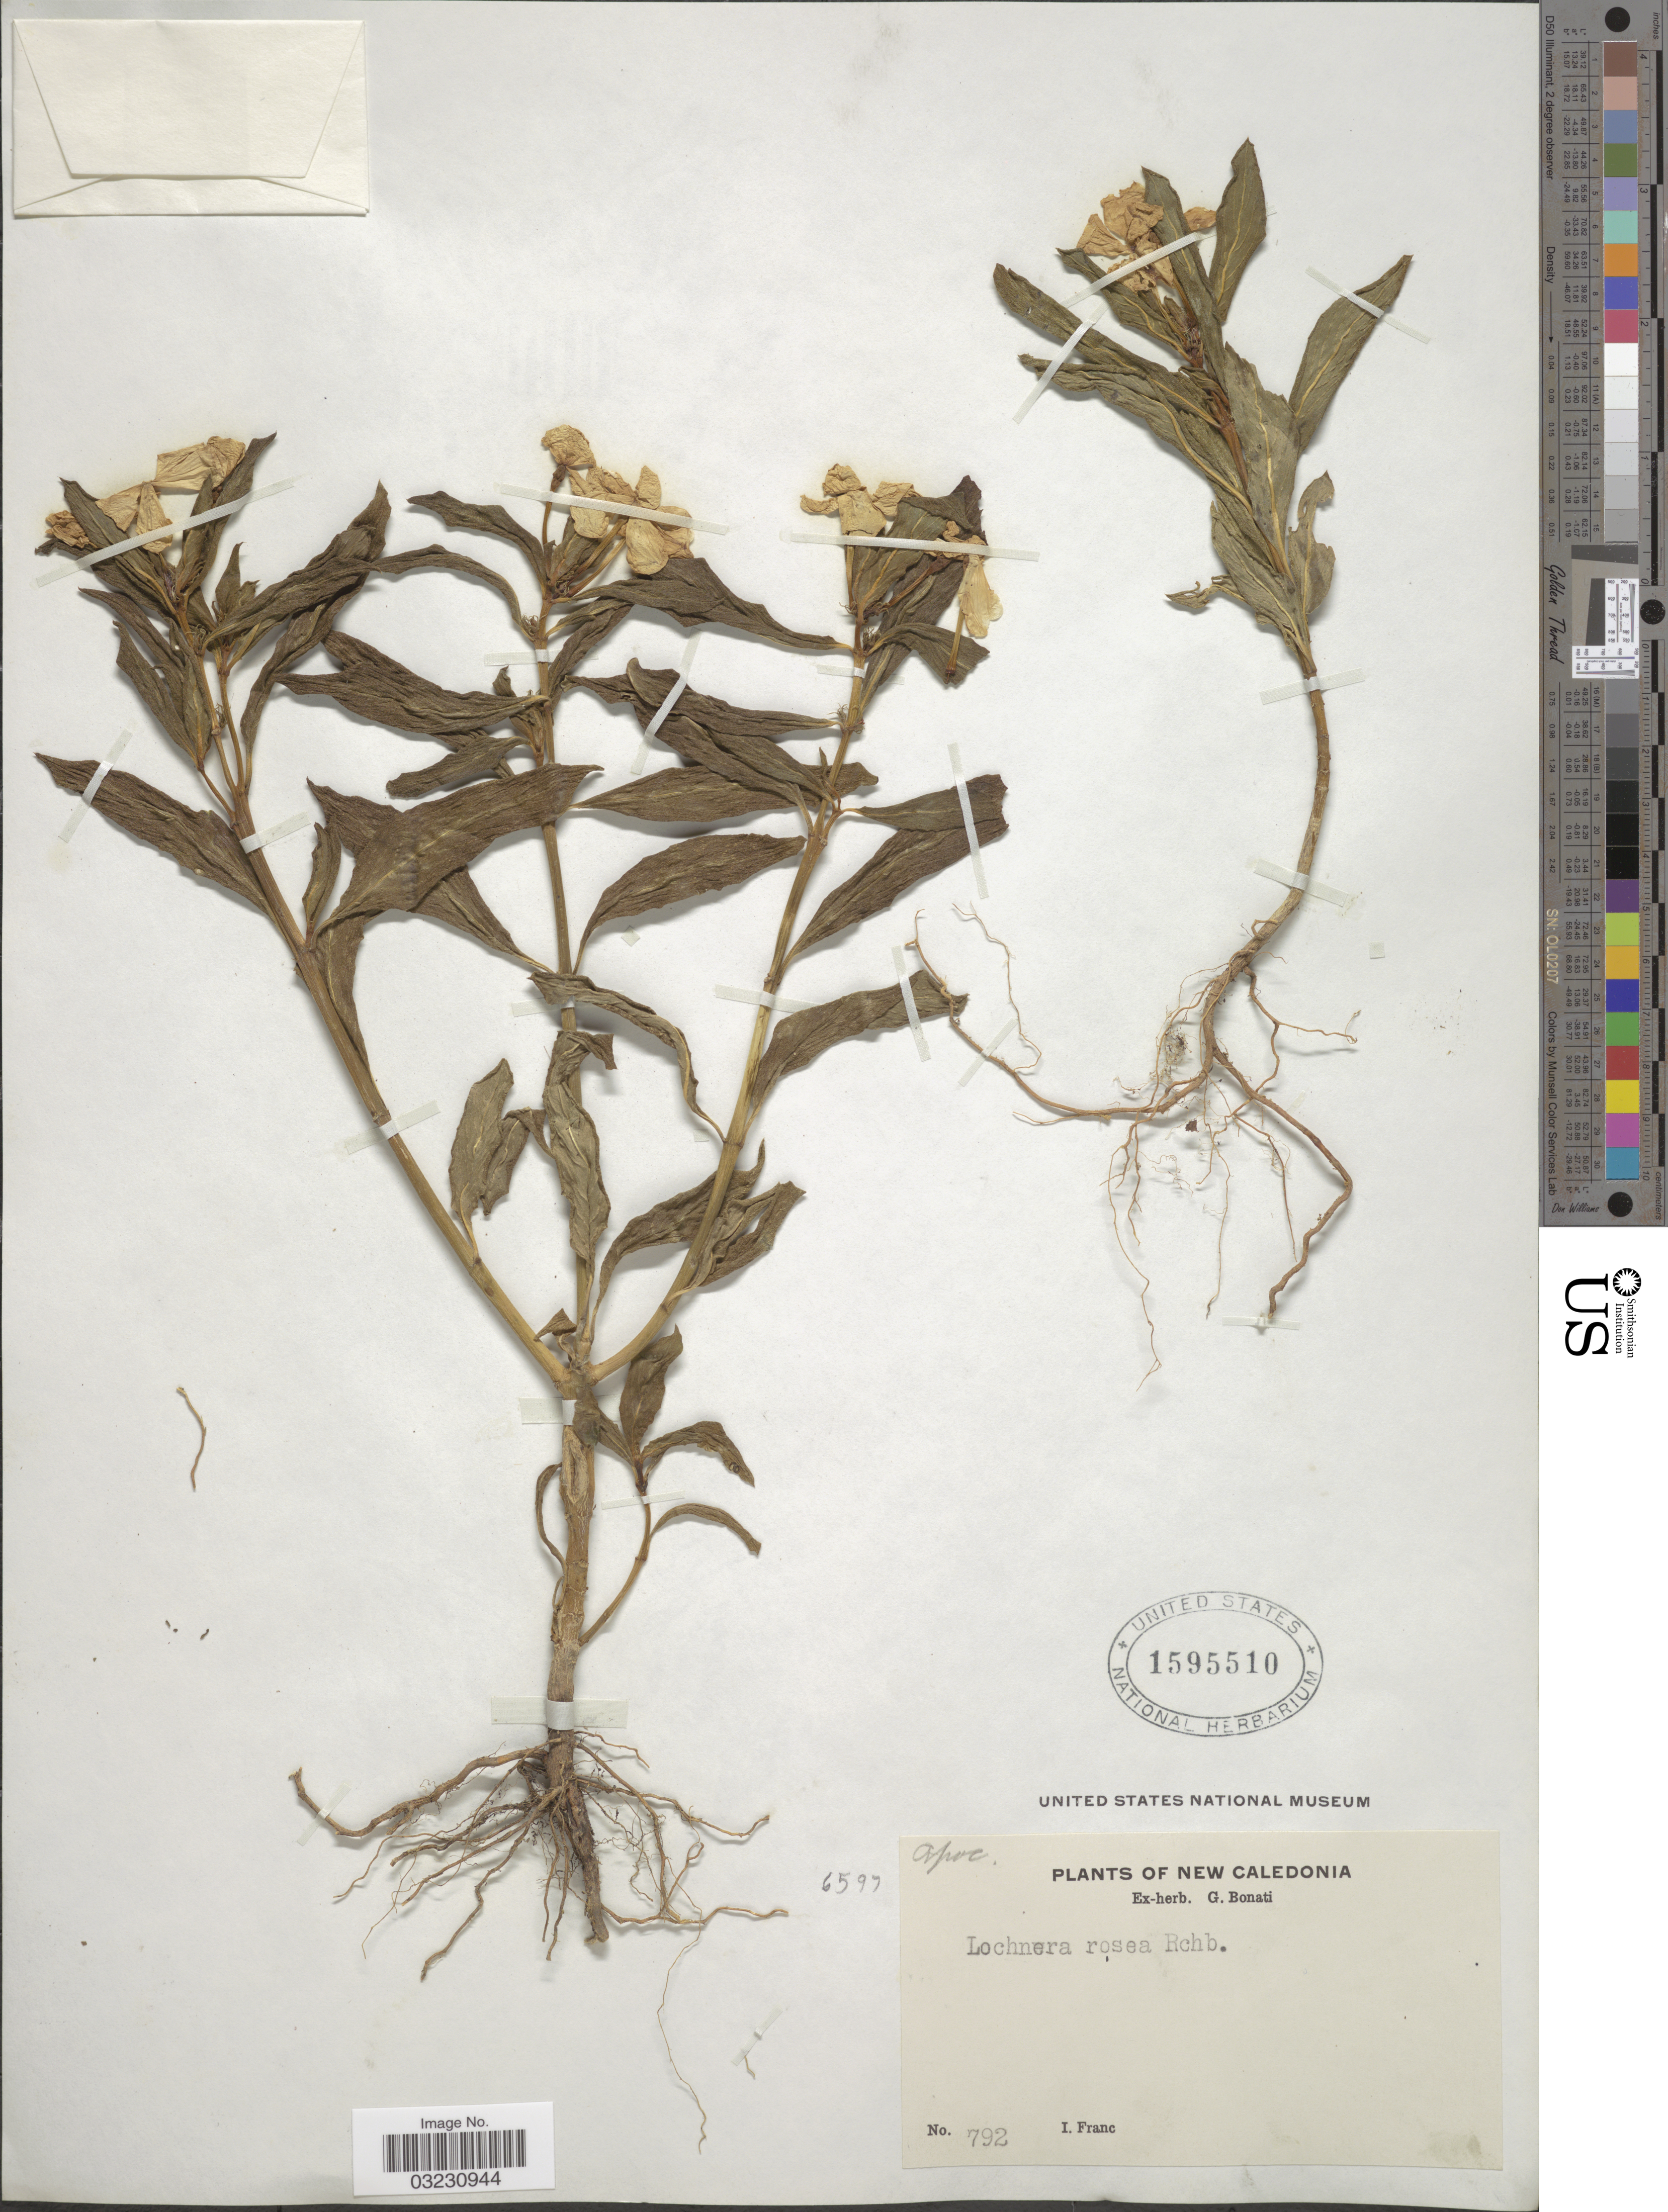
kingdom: Plantae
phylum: Tracheophyta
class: Magnoliopsida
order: Gentianales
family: Apocynaceae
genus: Catharanthus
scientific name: Catharanthus roseus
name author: (L.) G. Don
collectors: I. Franc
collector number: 792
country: New Caledonia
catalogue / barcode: US 1595510